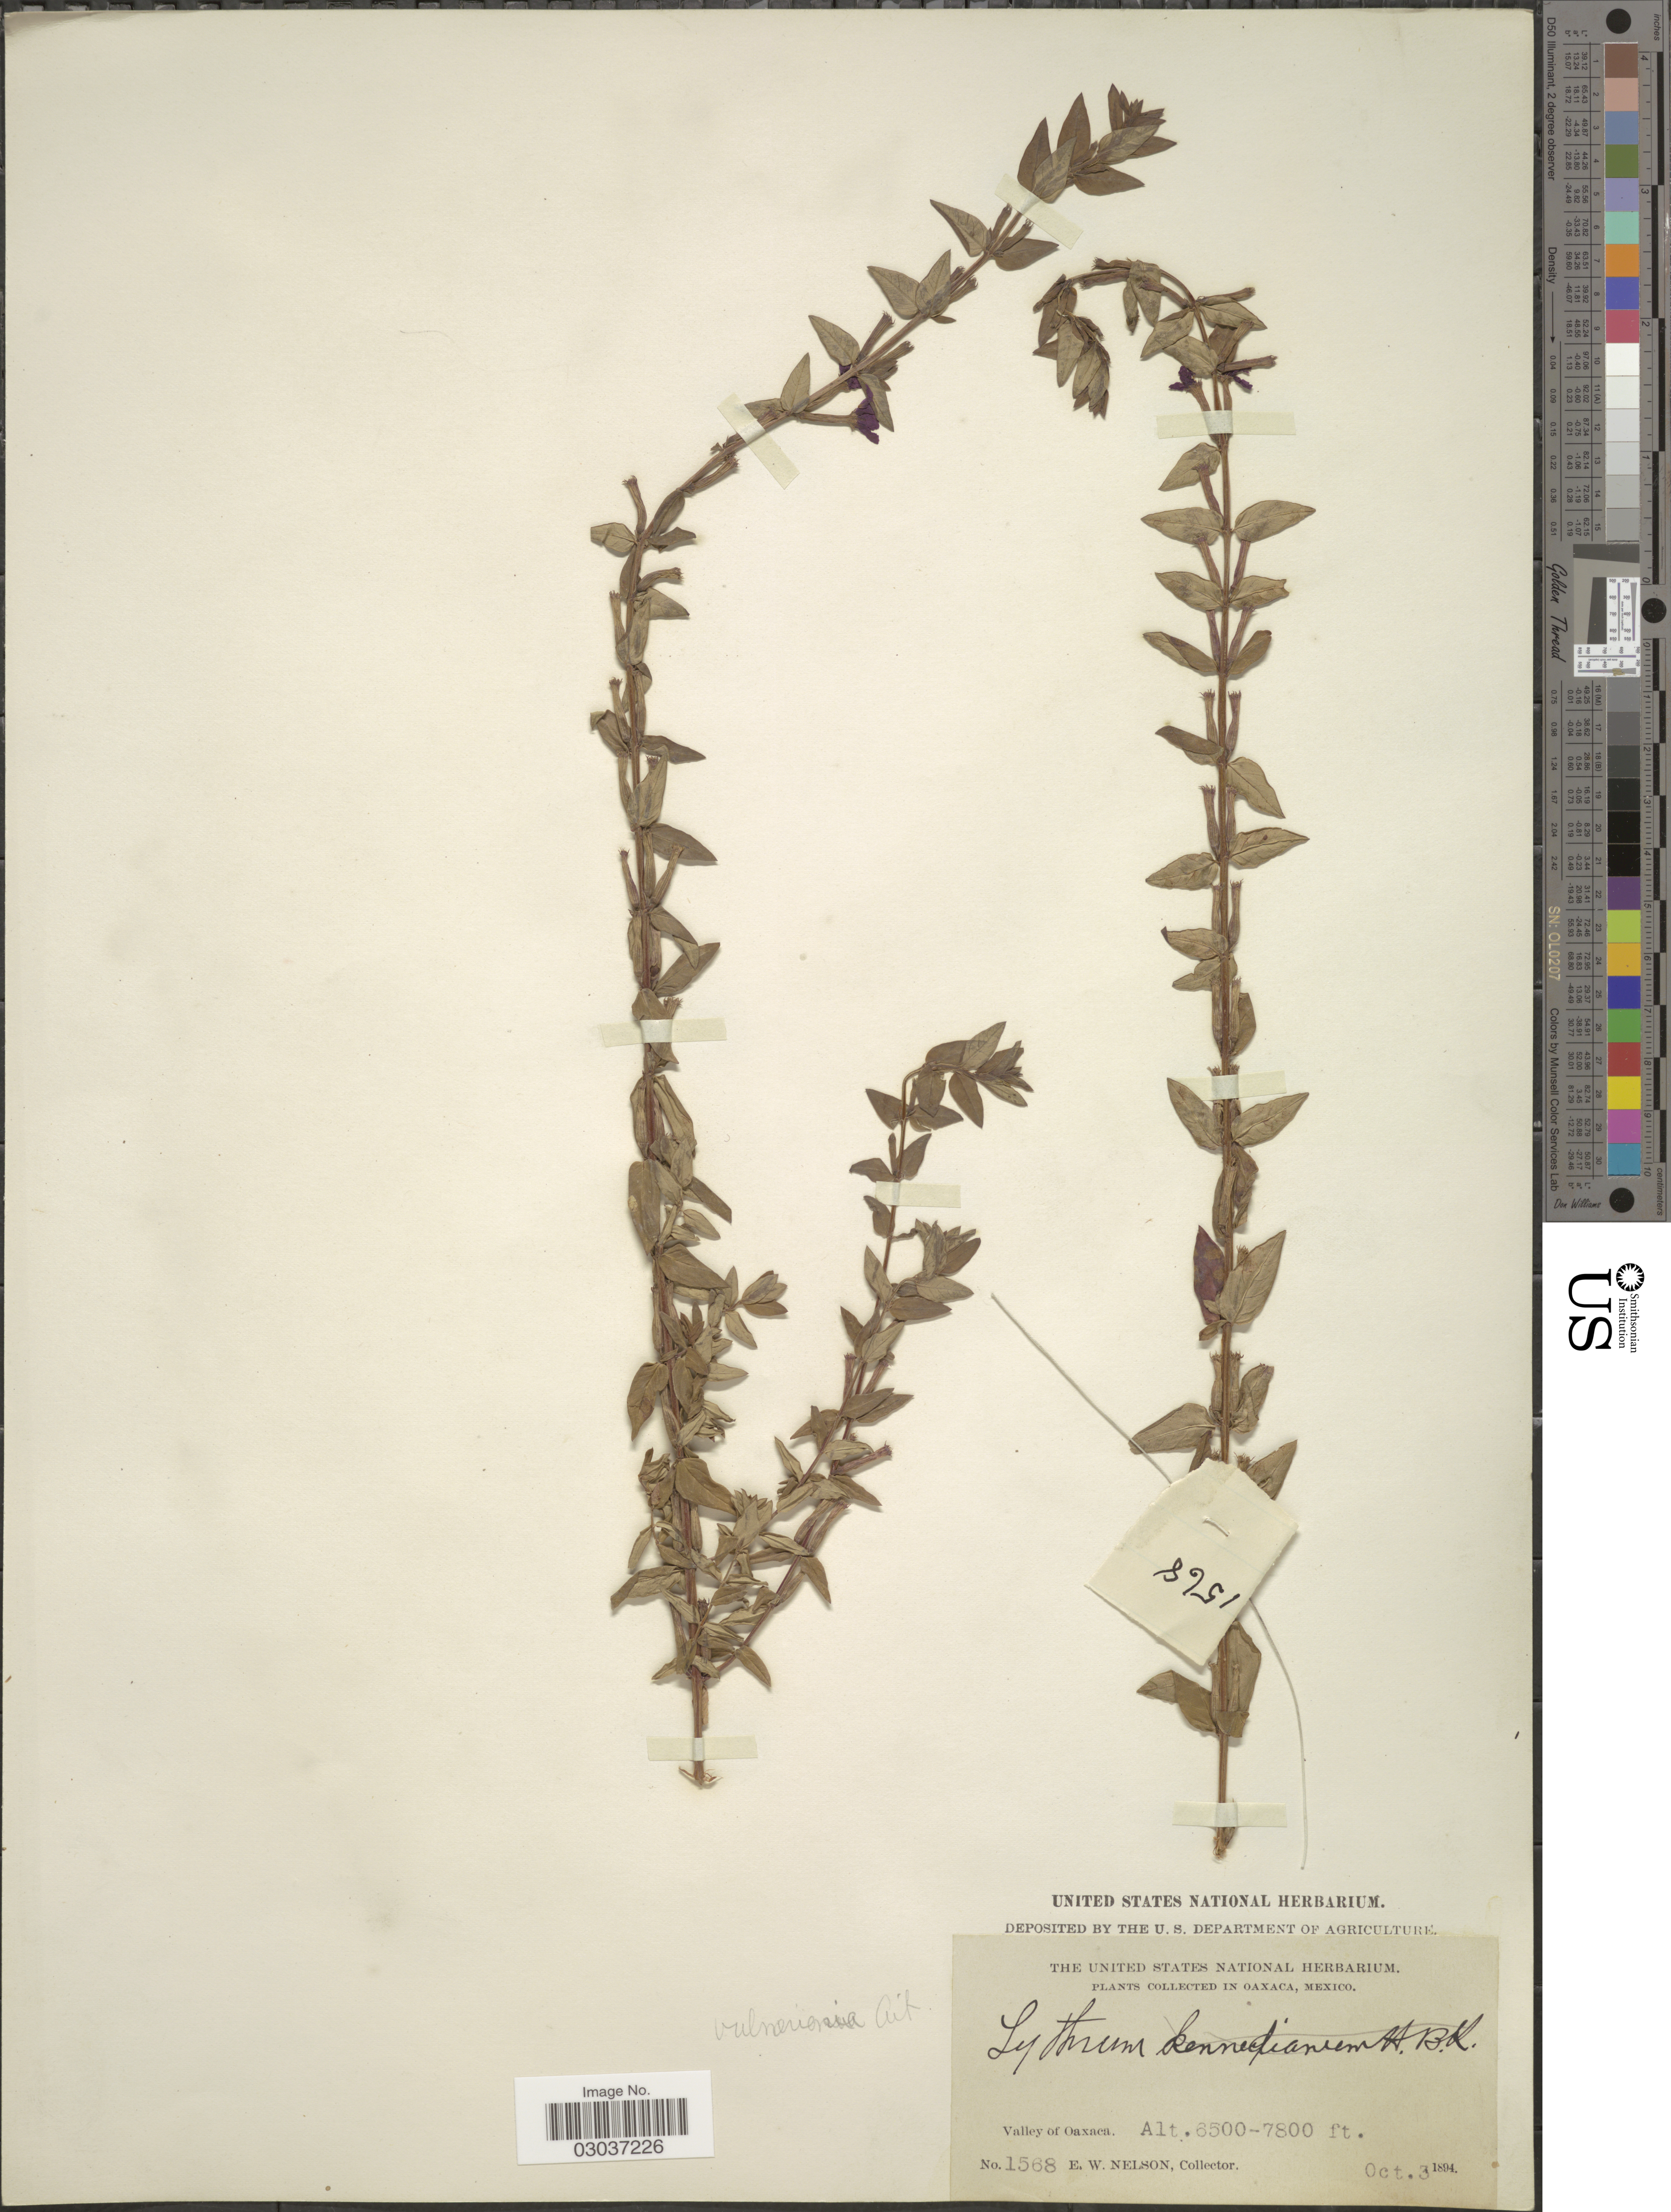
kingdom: Plantae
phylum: Tracheophyta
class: Magnoliopsida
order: Myrtales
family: Lythraceae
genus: Lythrum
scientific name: Lythrum vulneraria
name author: Aiton ex Schrank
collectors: E. W. Nelson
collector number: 1568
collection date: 1894-10-03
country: Mexico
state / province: Oaxaca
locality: Valley of Oaxaca.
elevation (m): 1981